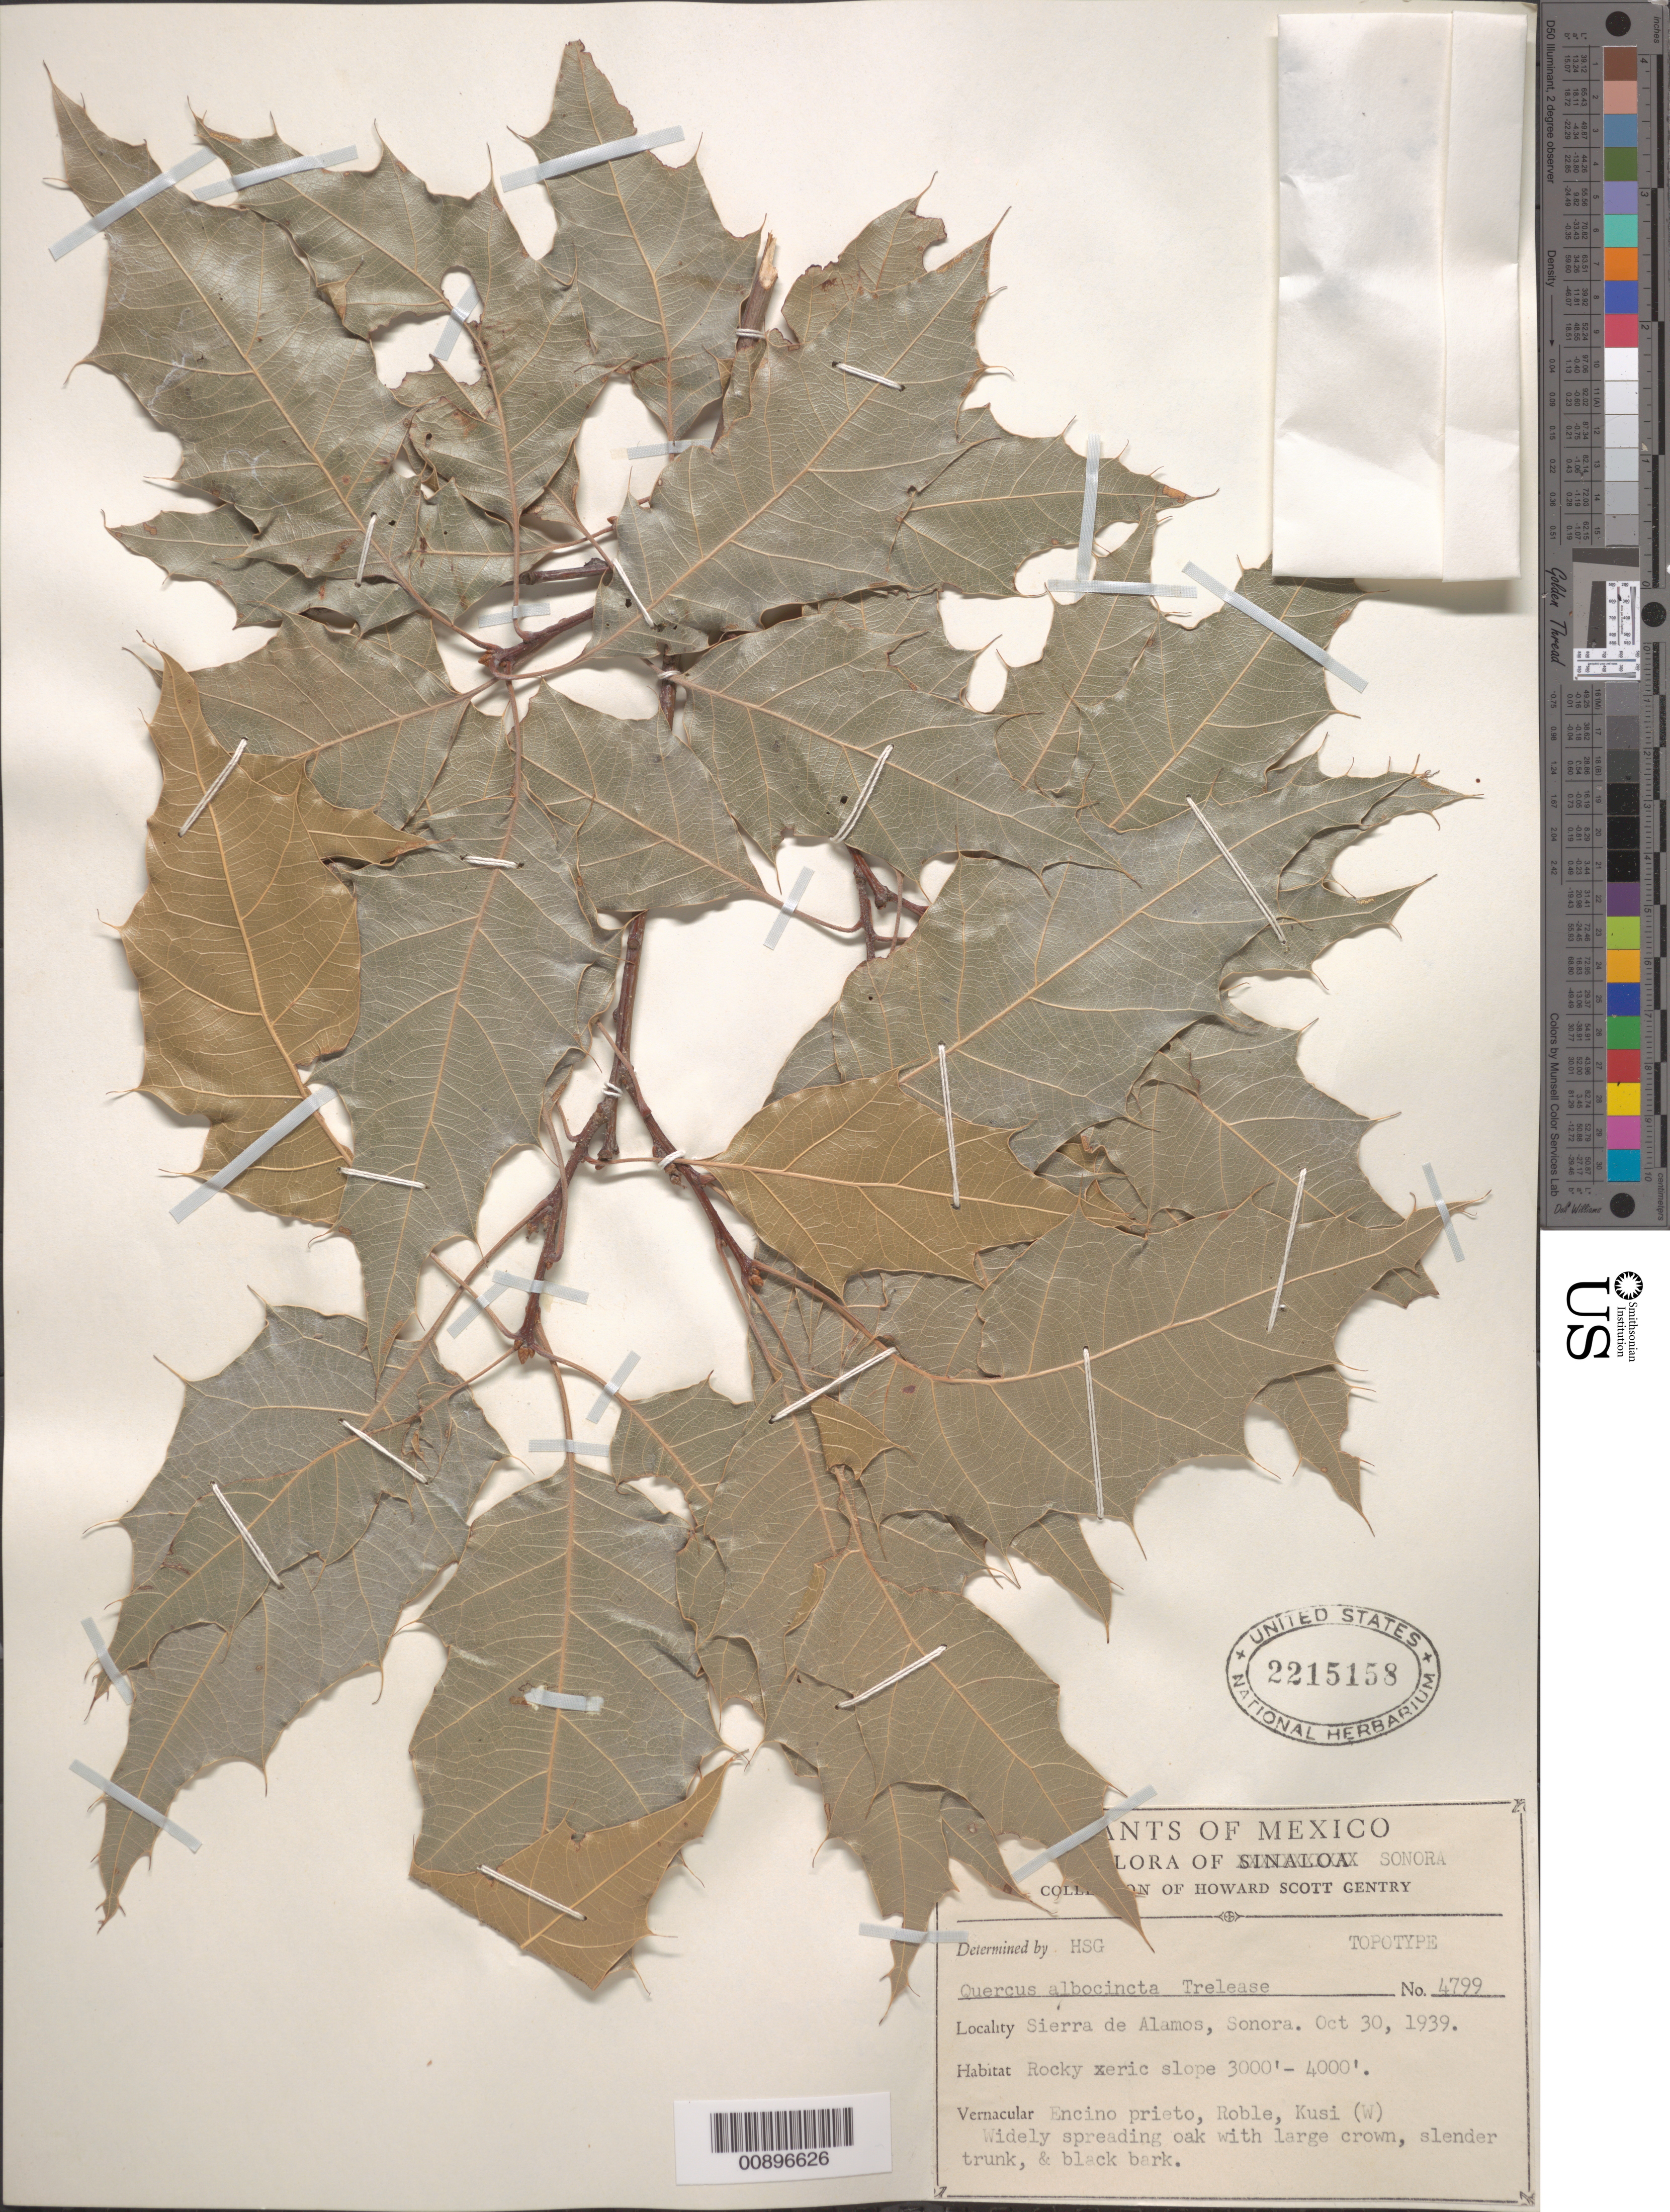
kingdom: Plantae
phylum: Tracheophyta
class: Magnoliopsida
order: Fagales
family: Fagaceae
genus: Quercus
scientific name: Quercus albocincta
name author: Trel.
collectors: H. S. Gentry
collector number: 4799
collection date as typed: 30 Oct 1939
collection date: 1939-10-30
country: Mexico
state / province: Sonora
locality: Sierra de Alamos, Sonora.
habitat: Rocky xeric slope.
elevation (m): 914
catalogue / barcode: US 2215158